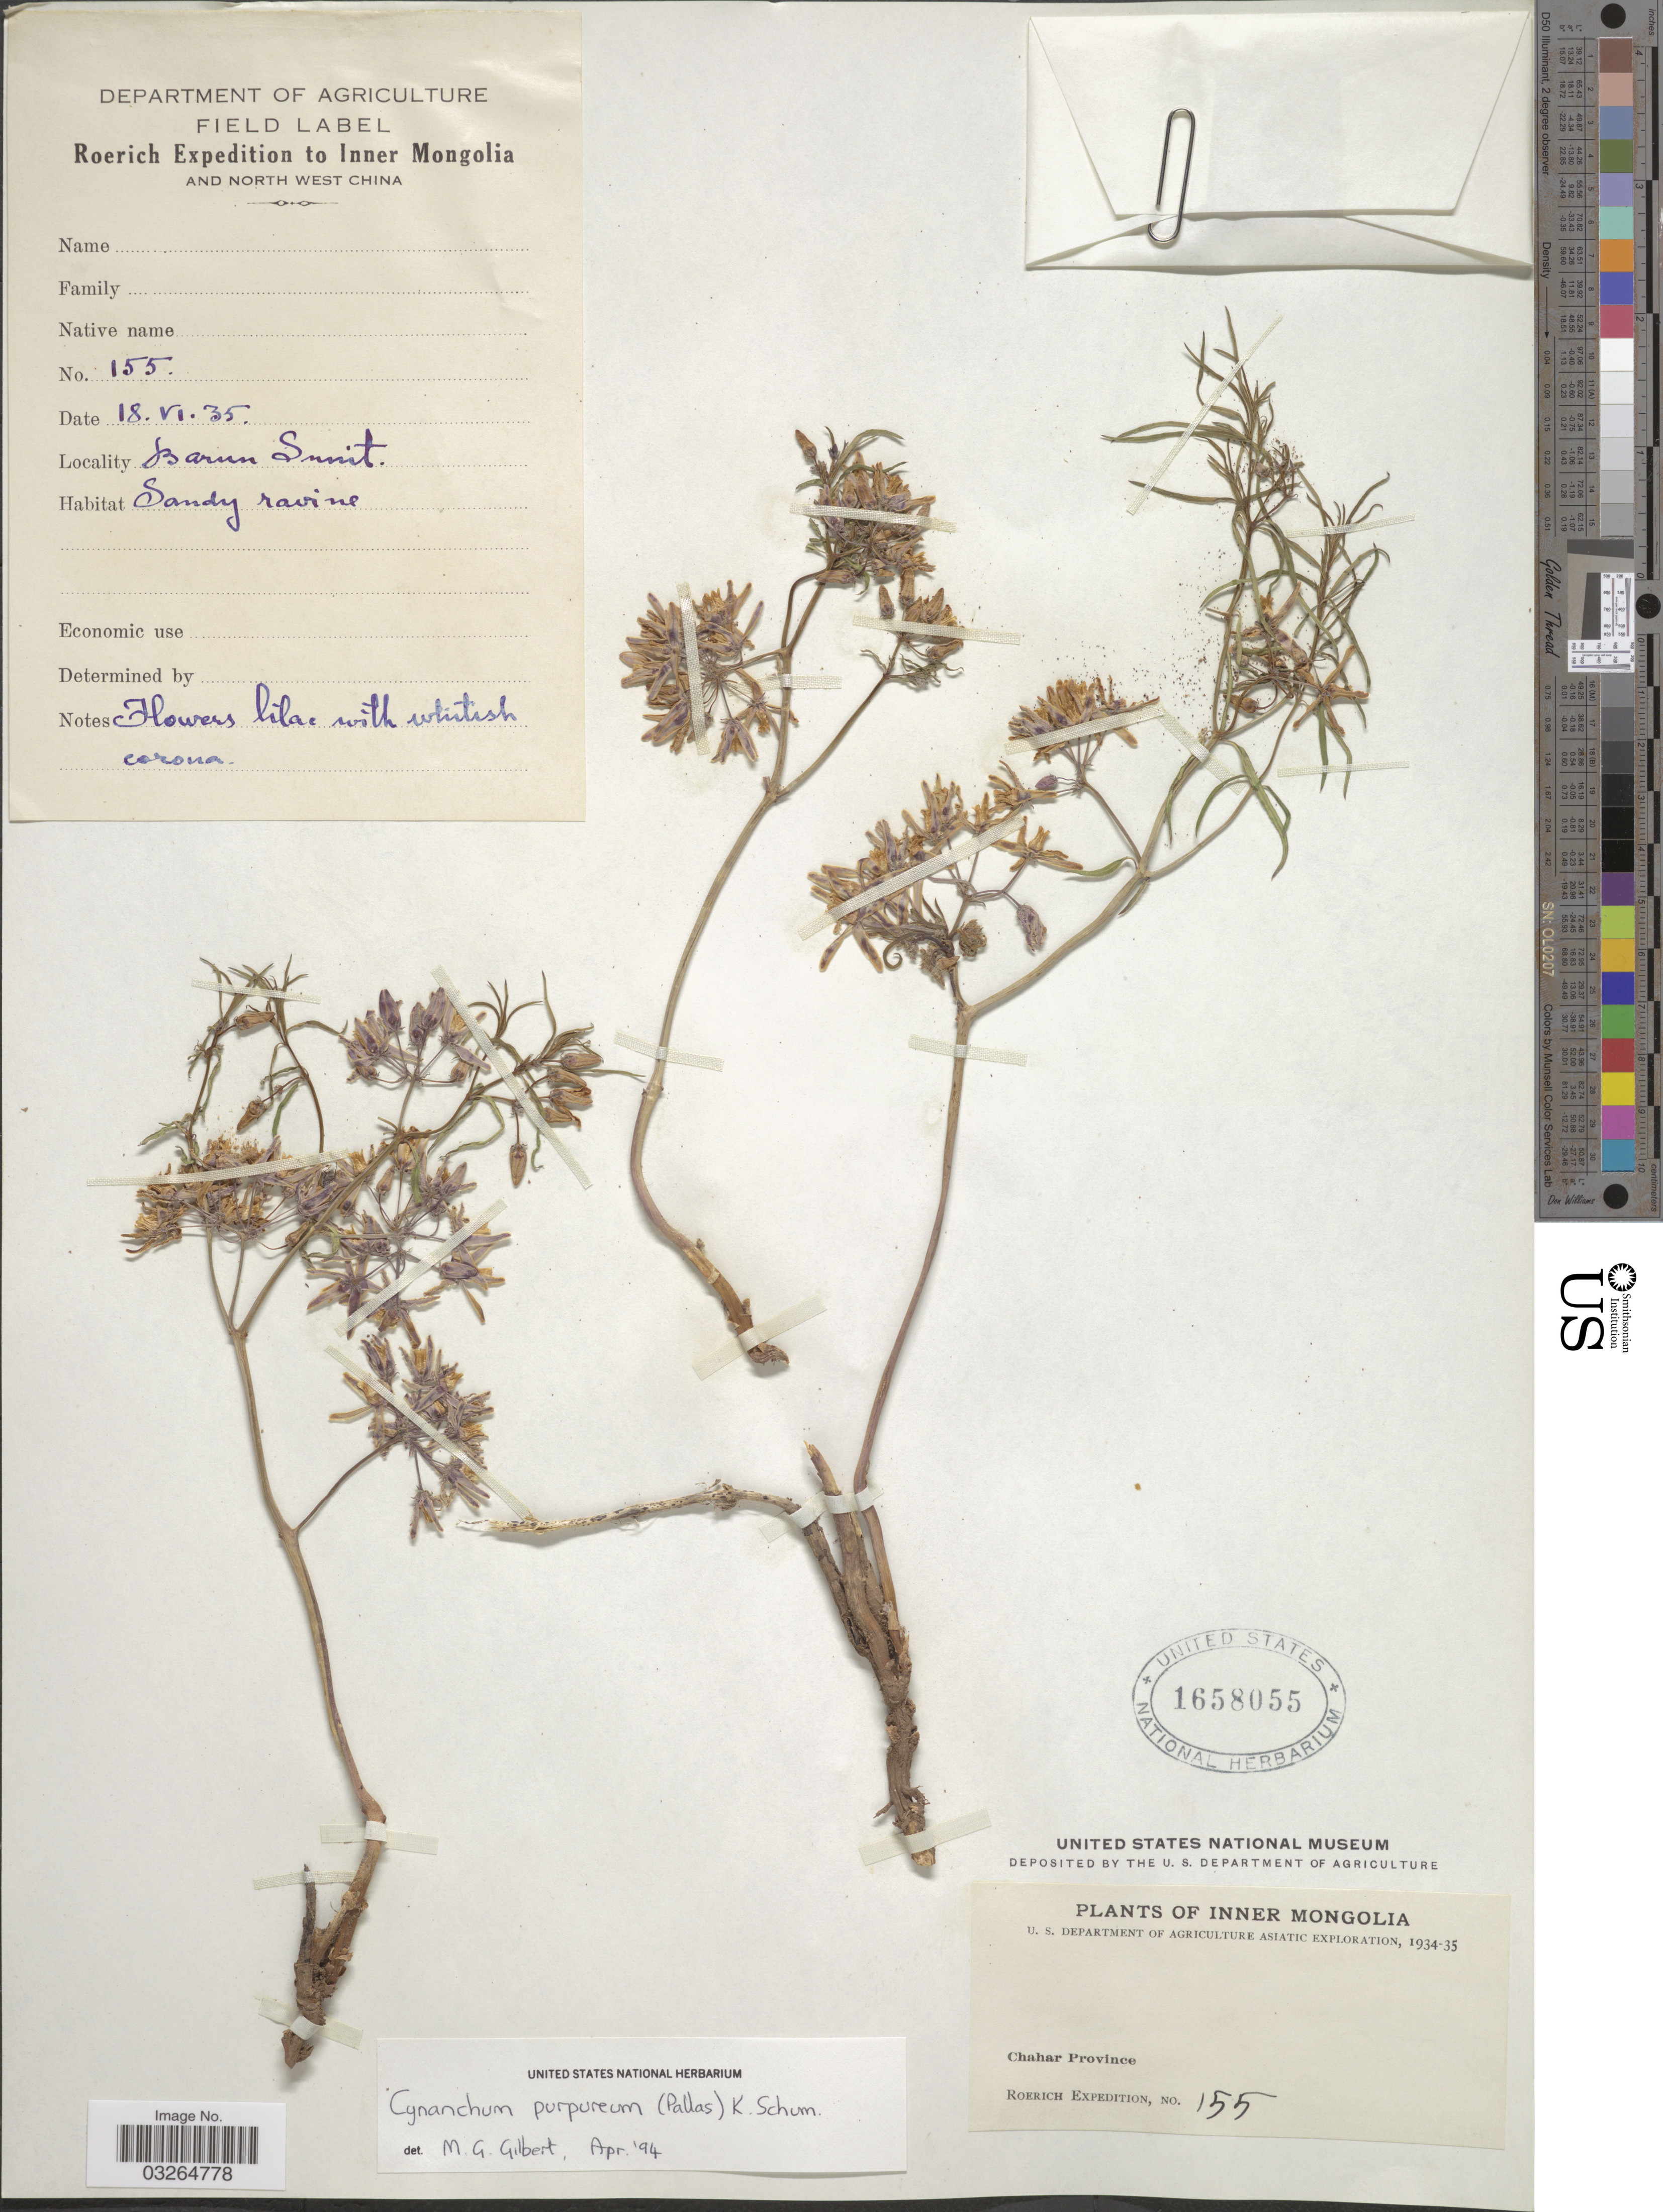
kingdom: Plantae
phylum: Tracheophyta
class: Magnoliopsida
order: Gentianales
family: Apocynaceae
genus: Cynanchum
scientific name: Cynanchum purpureum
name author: (Pall.) K. Schum.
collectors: Roerich Expedition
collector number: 155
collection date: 1935-06-18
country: China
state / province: Nei Monggol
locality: Inner Mongolia and North West China. Chahar Province. Barun Sunit.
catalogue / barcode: US 1658055